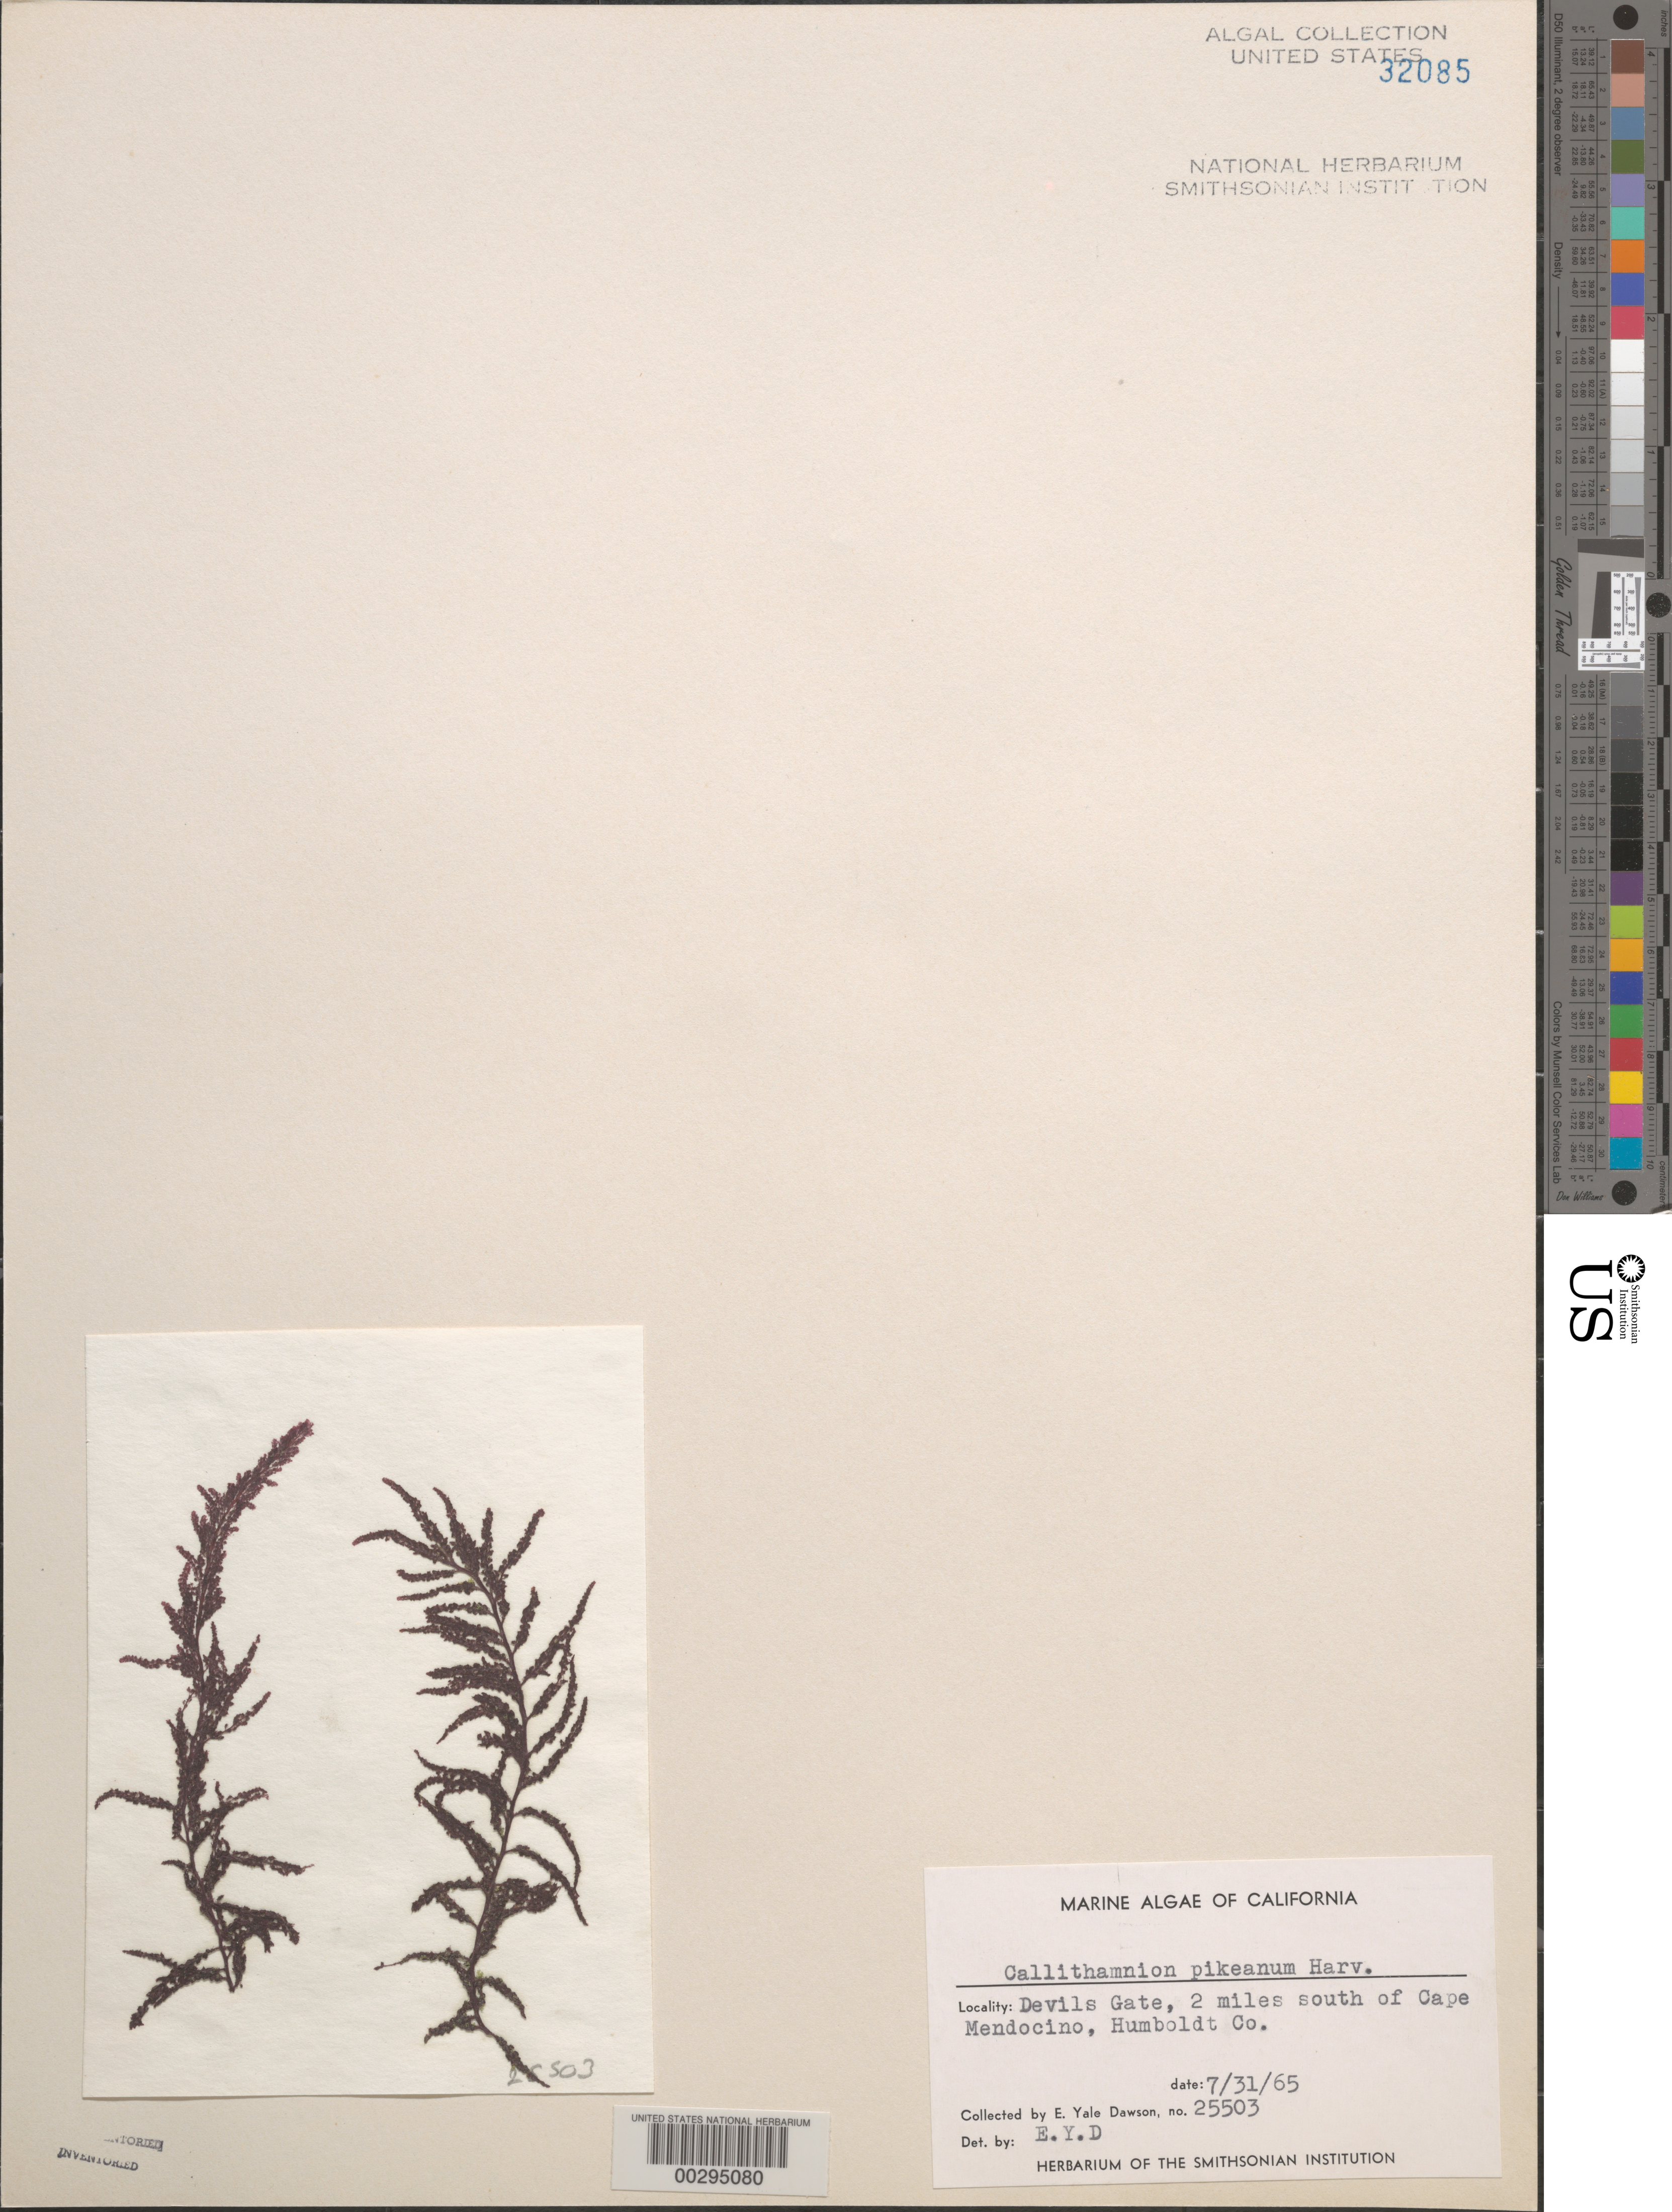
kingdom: Plantae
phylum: Rhodophyta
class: Florideophyceae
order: Ceramiales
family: Callithamniaceae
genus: Callithamnion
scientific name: Callithamnion pikeanum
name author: Harv.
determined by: Dawson, E. Y.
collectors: E. Y. Dawson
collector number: EYD 25503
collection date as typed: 31 Jul 1965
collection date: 1965-07-31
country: United States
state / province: California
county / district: Humboldt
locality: Devils Gate, 2 miles south of Cape Mendocino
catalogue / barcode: US 32085